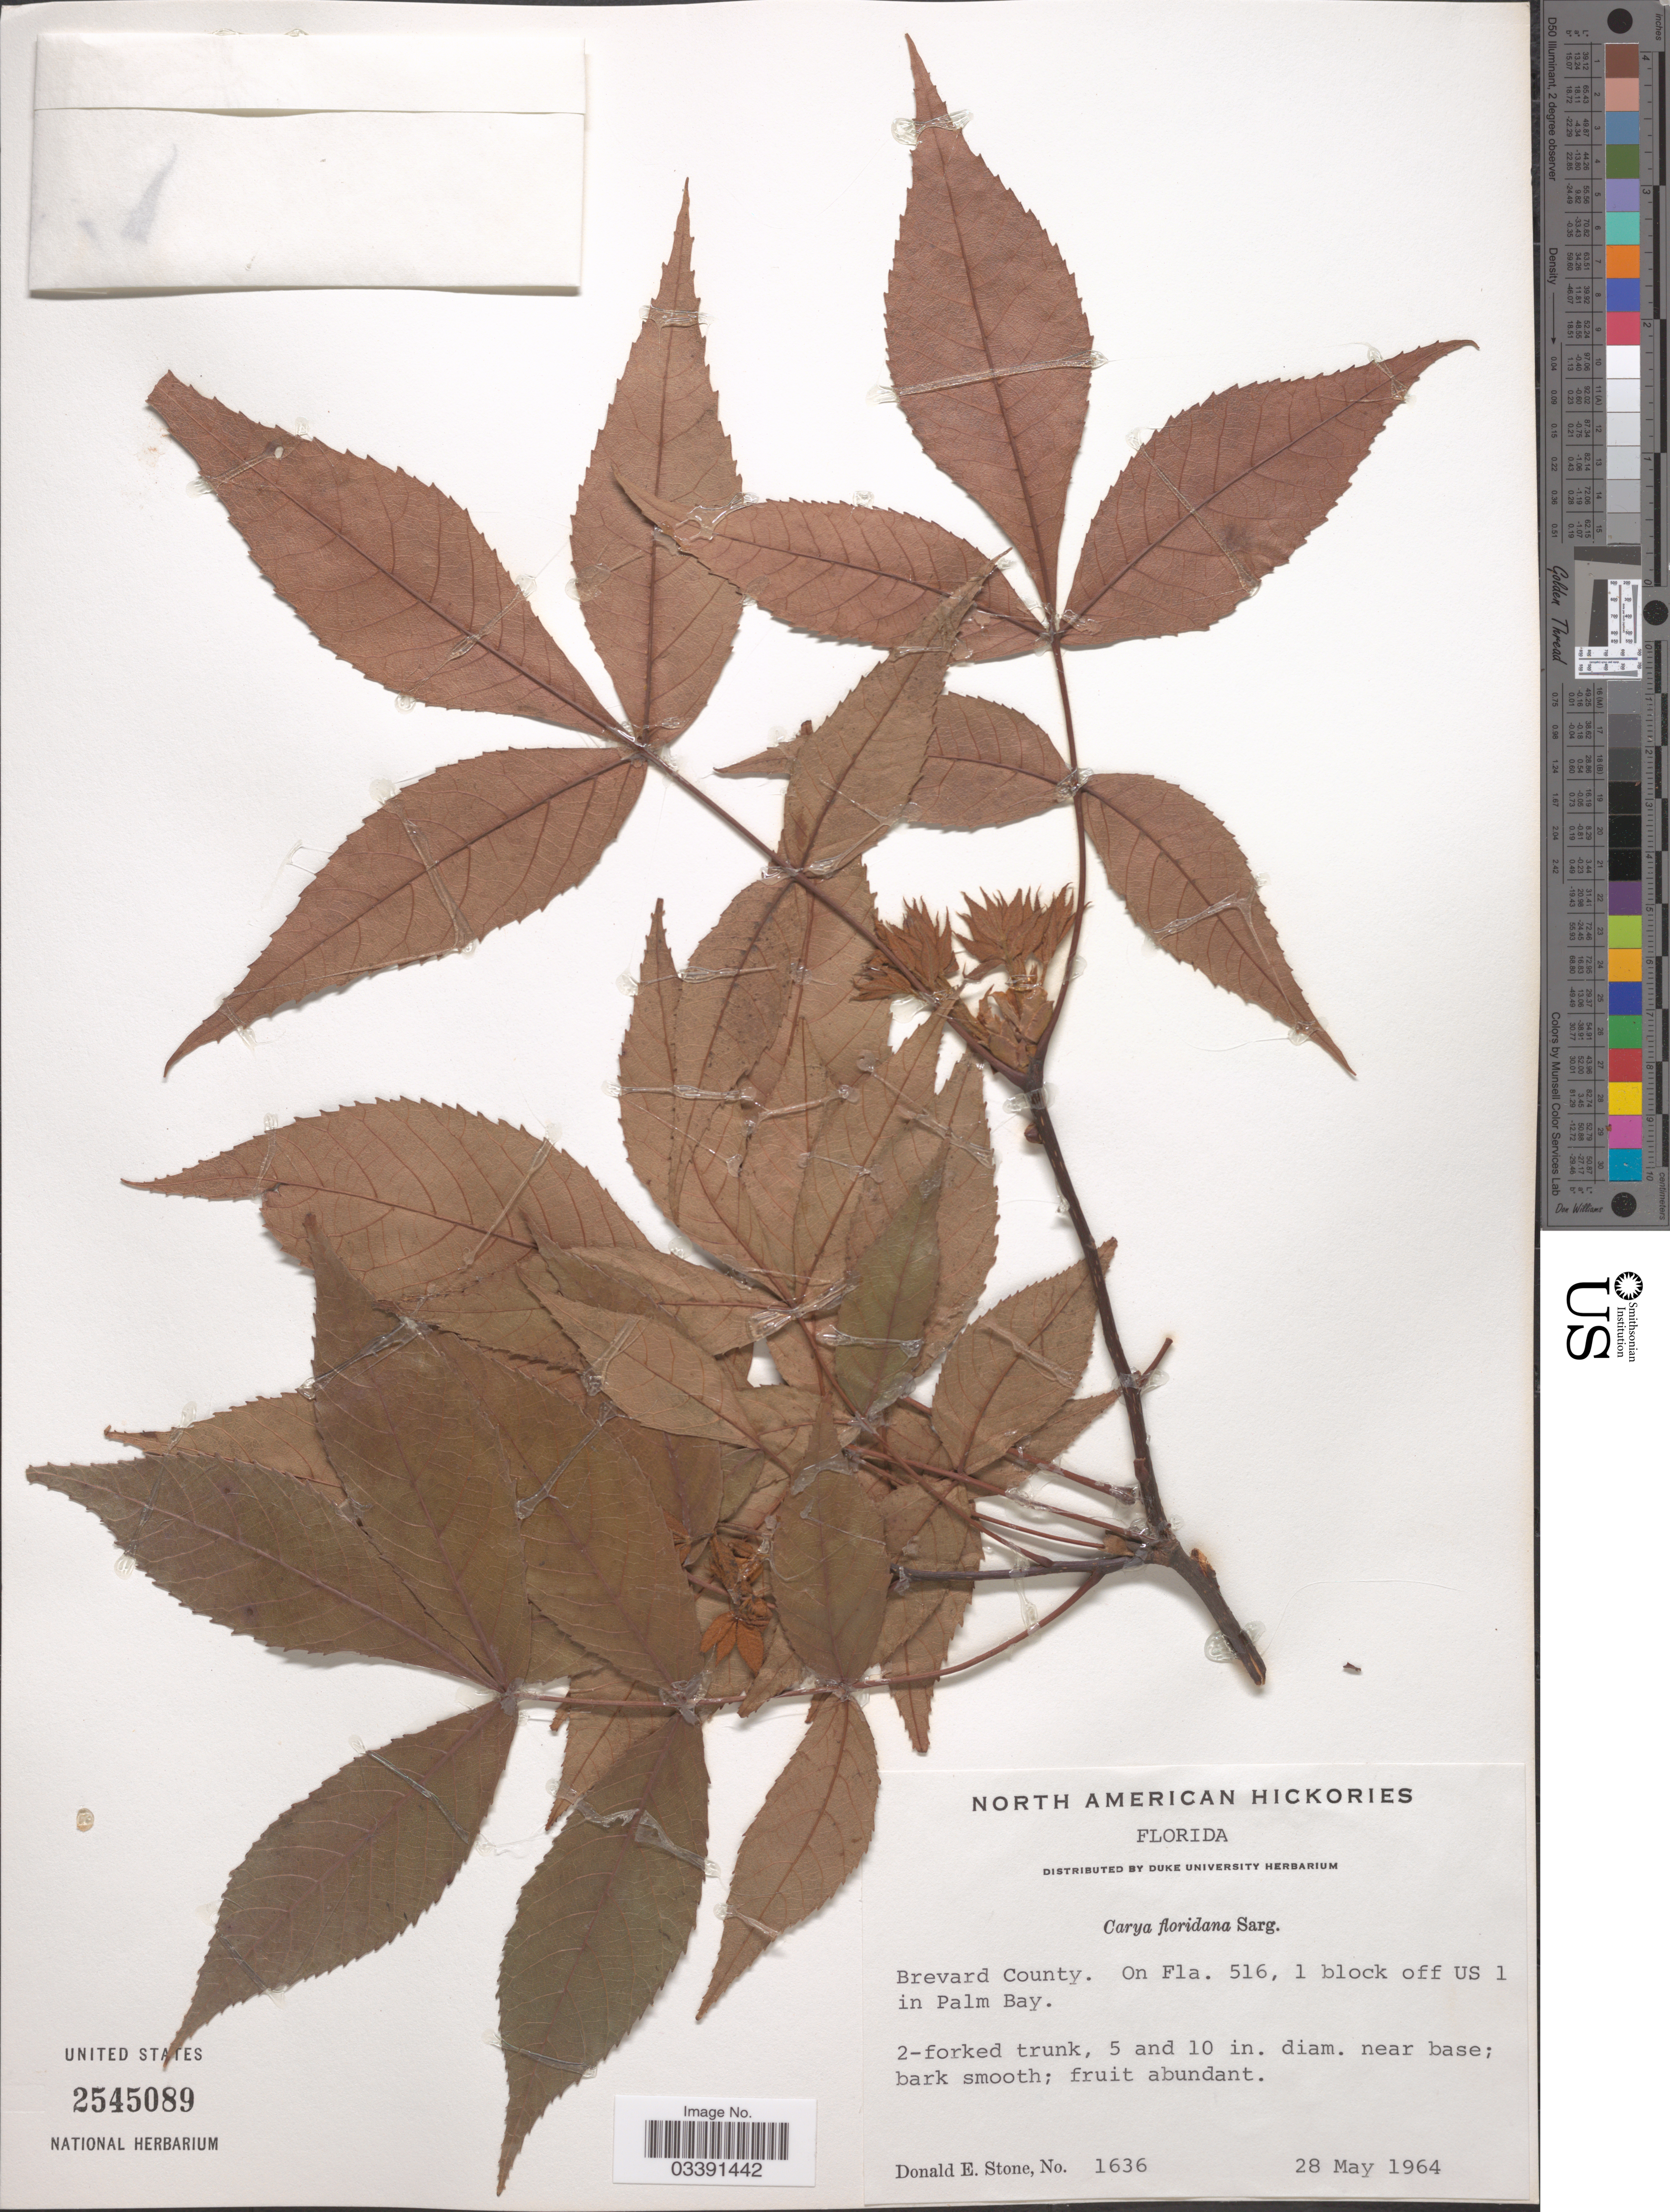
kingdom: Plantae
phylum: Tracheophyta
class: Magnoliopsida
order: Fagales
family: Juglandaceae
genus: Carya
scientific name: Carya floridana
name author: Sarg.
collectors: D. Stone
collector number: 1636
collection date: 1964-05-28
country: United States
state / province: Florida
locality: Brevard County. On Fla. 516, 1 block off US 1 in Palm Bay.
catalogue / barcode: US 2545089